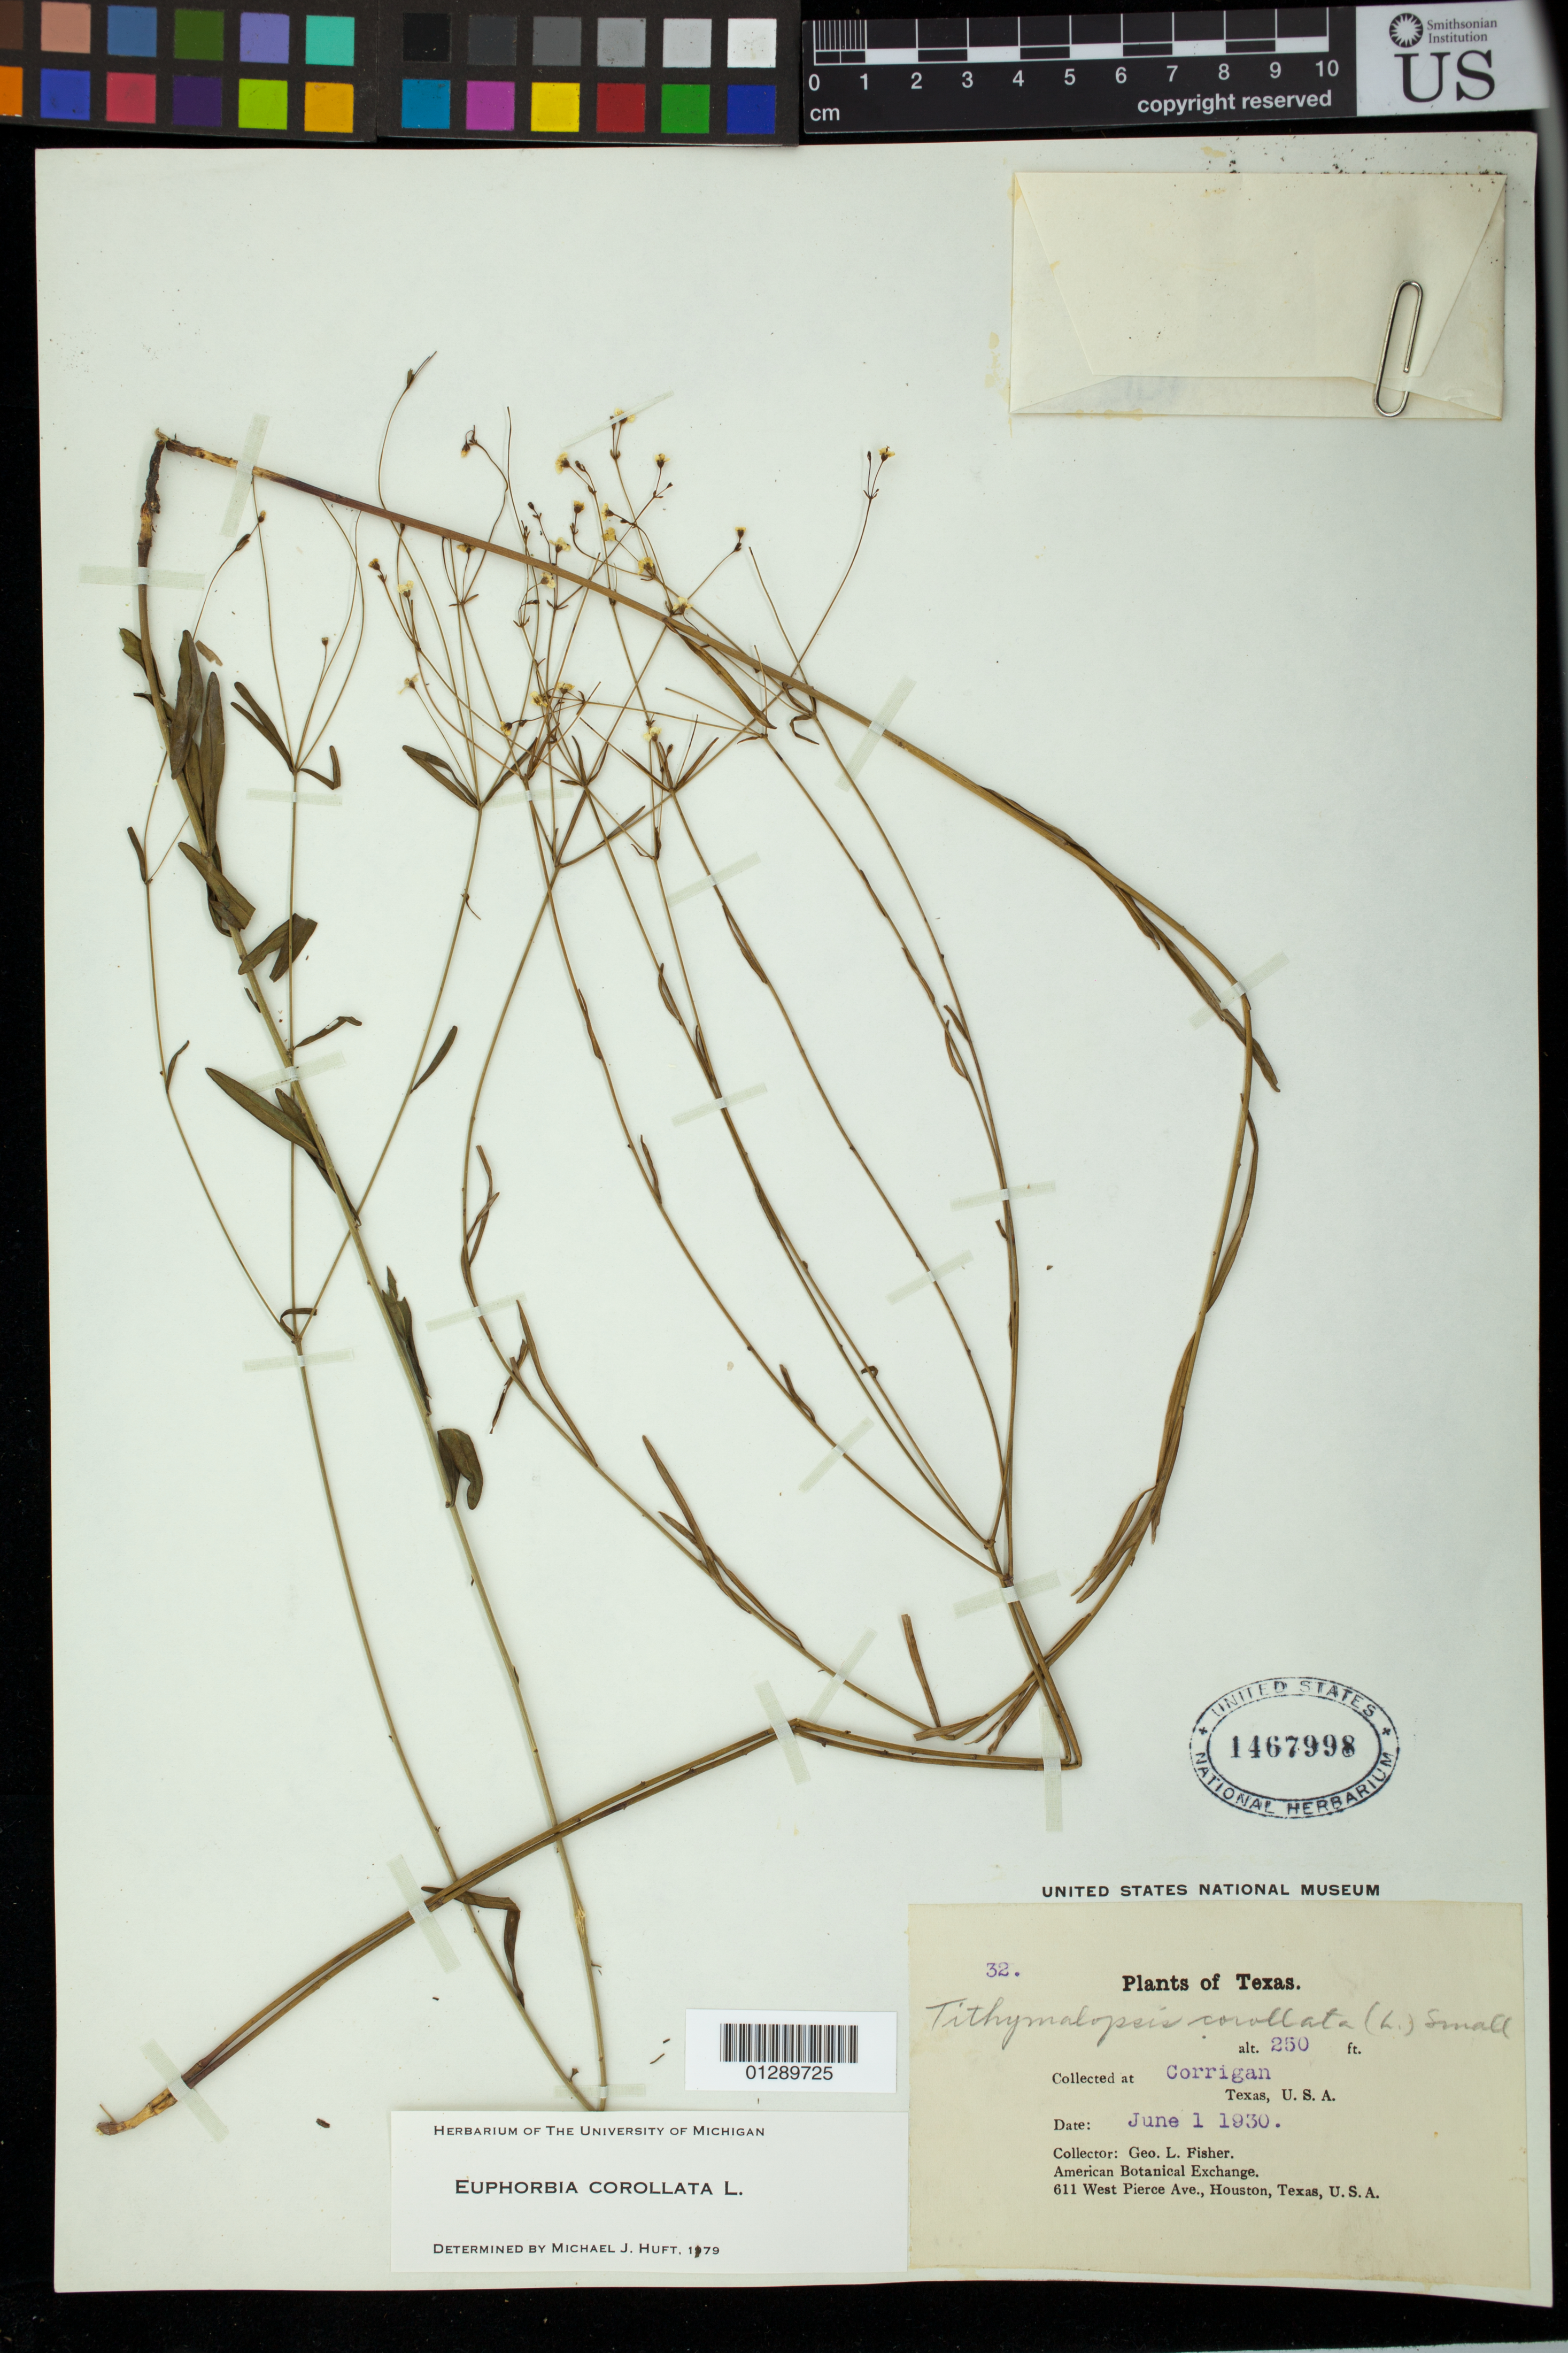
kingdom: Plantae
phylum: Tracheophyta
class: Magnoliopsida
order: Malpighiales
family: Euphorbiaceae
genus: Euphorbia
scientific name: Euphorbia corollata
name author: L.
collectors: G. L. Fisher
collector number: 32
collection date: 1930-06-01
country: United States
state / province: Texas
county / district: Polk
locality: Corrigan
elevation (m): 76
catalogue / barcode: US 1467998